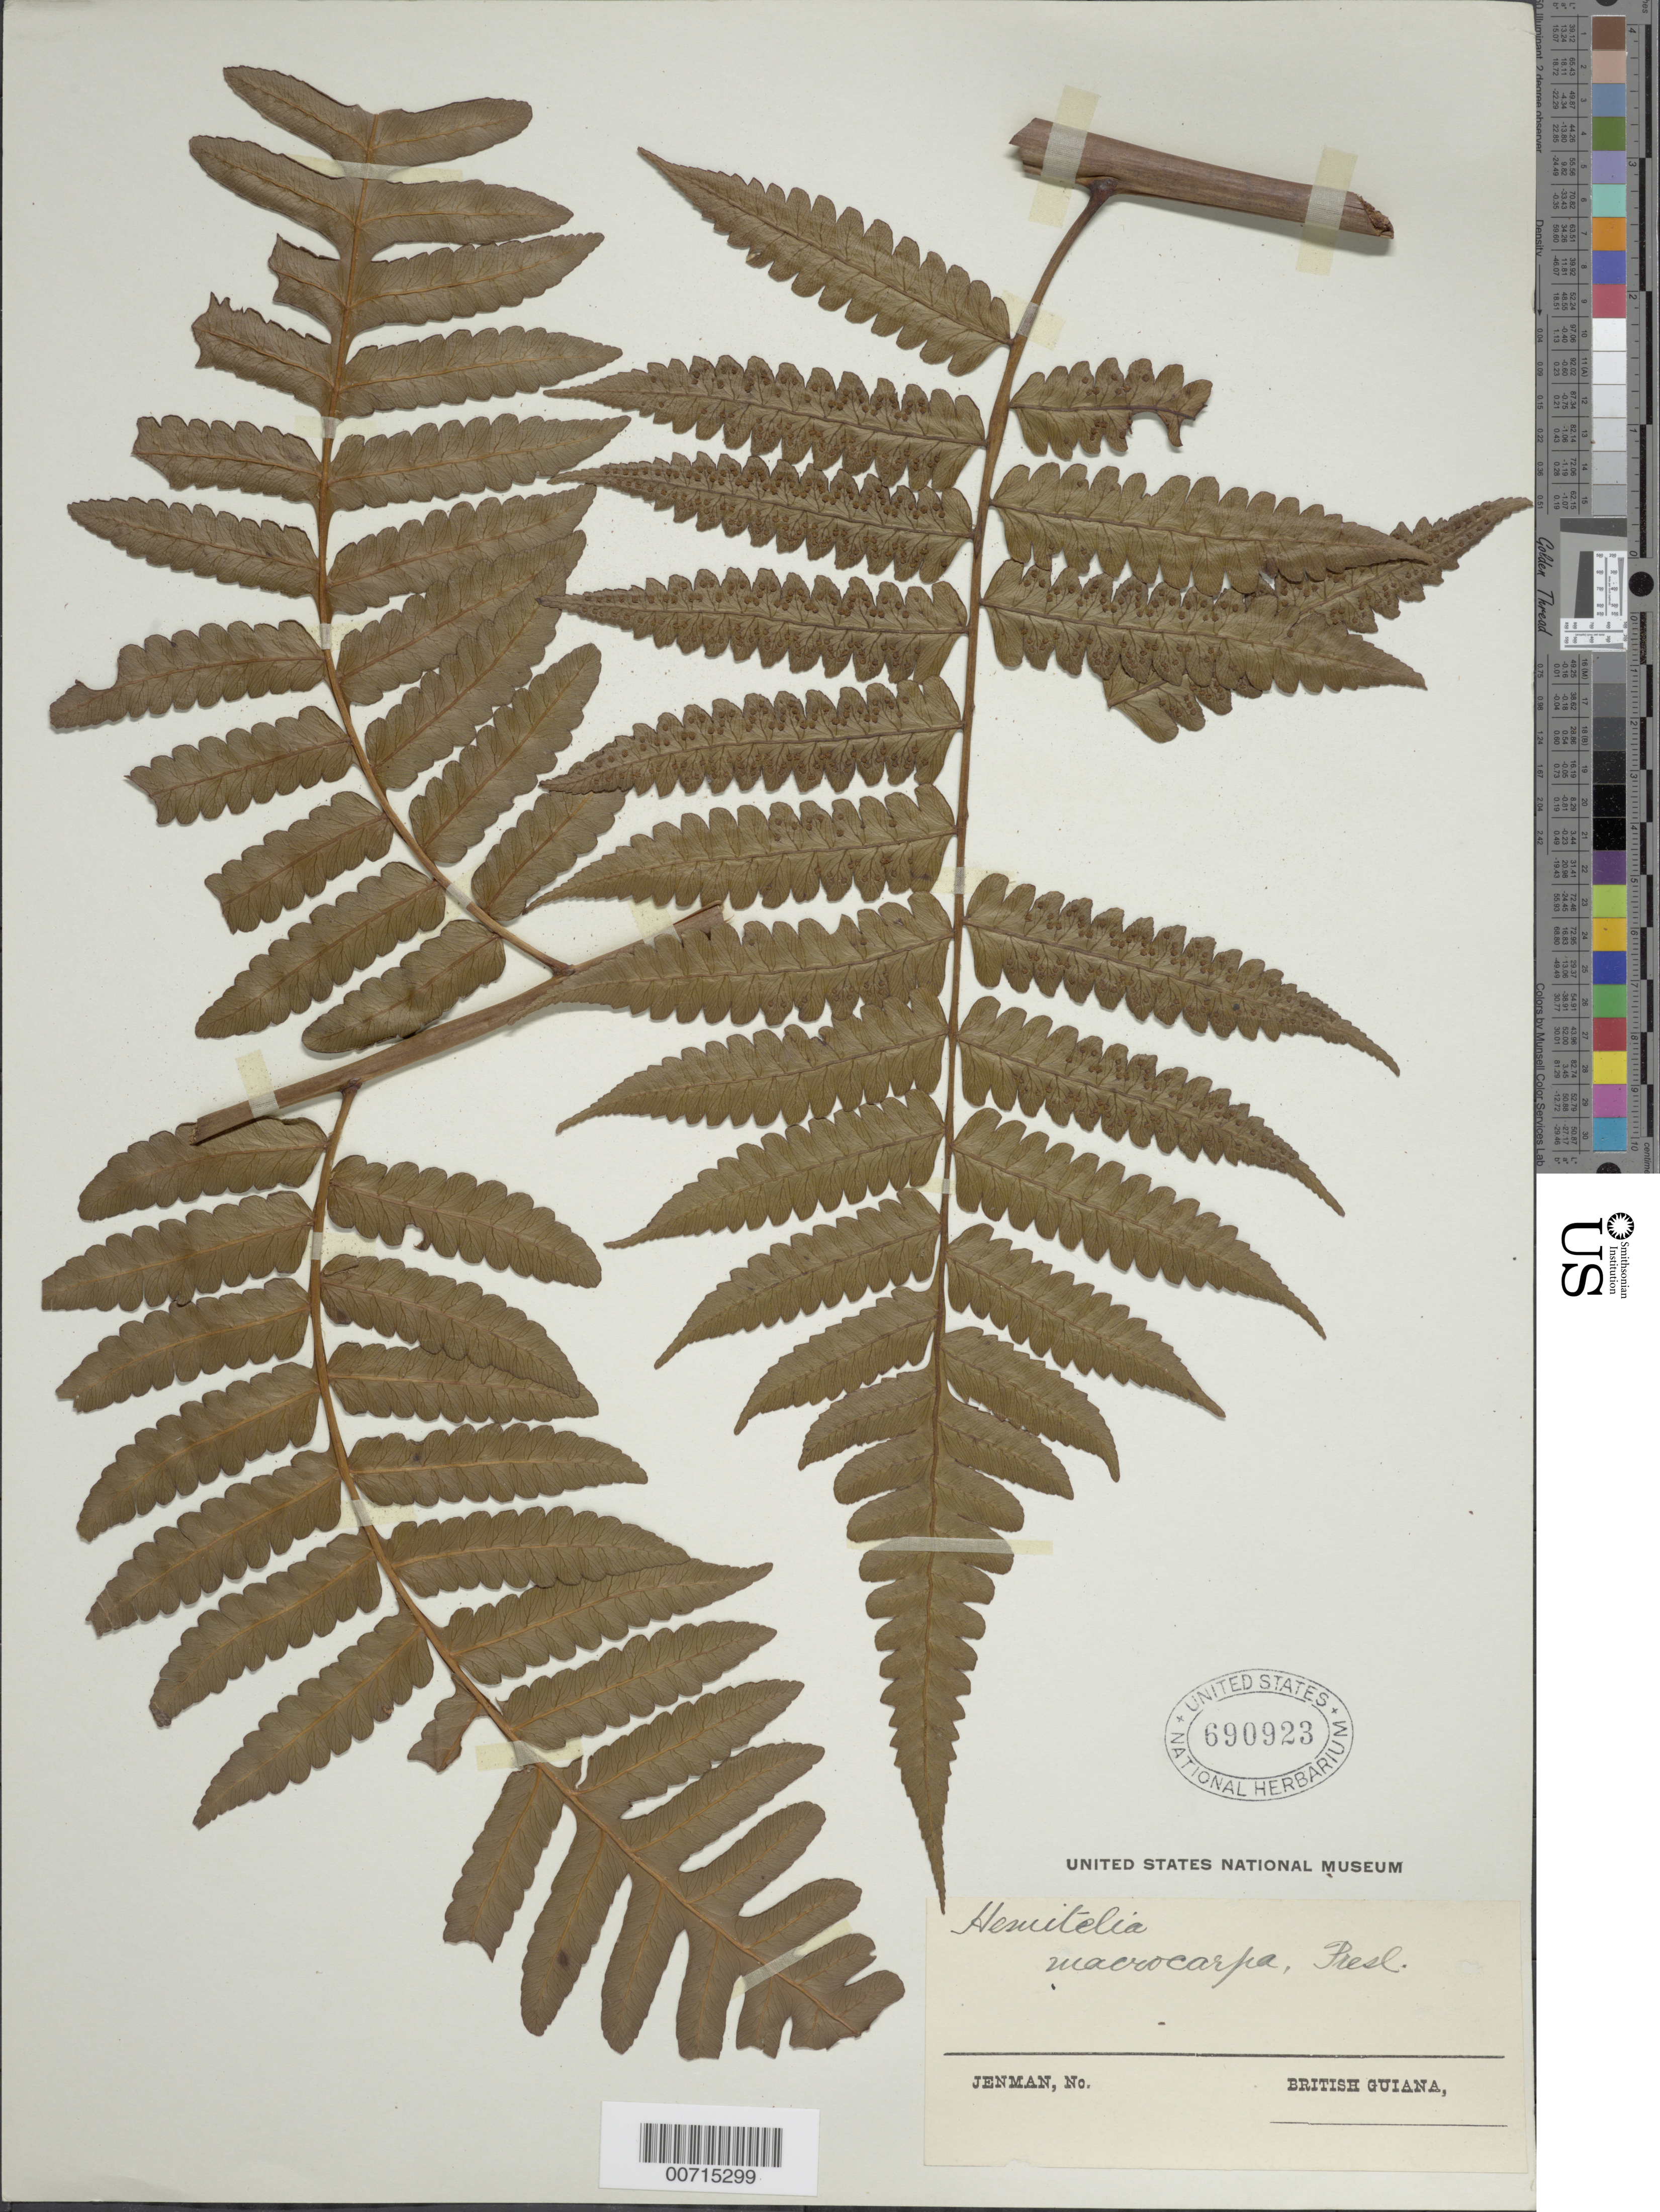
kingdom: Plantae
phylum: Tracheophyta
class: Polypodiopsida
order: Cyatheales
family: Cyatheaceae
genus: Cyathea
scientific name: Cyathea macrocarpa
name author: (C. Presl) Domin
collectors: G. S. Jenman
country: Guyana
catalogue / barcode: US 690923